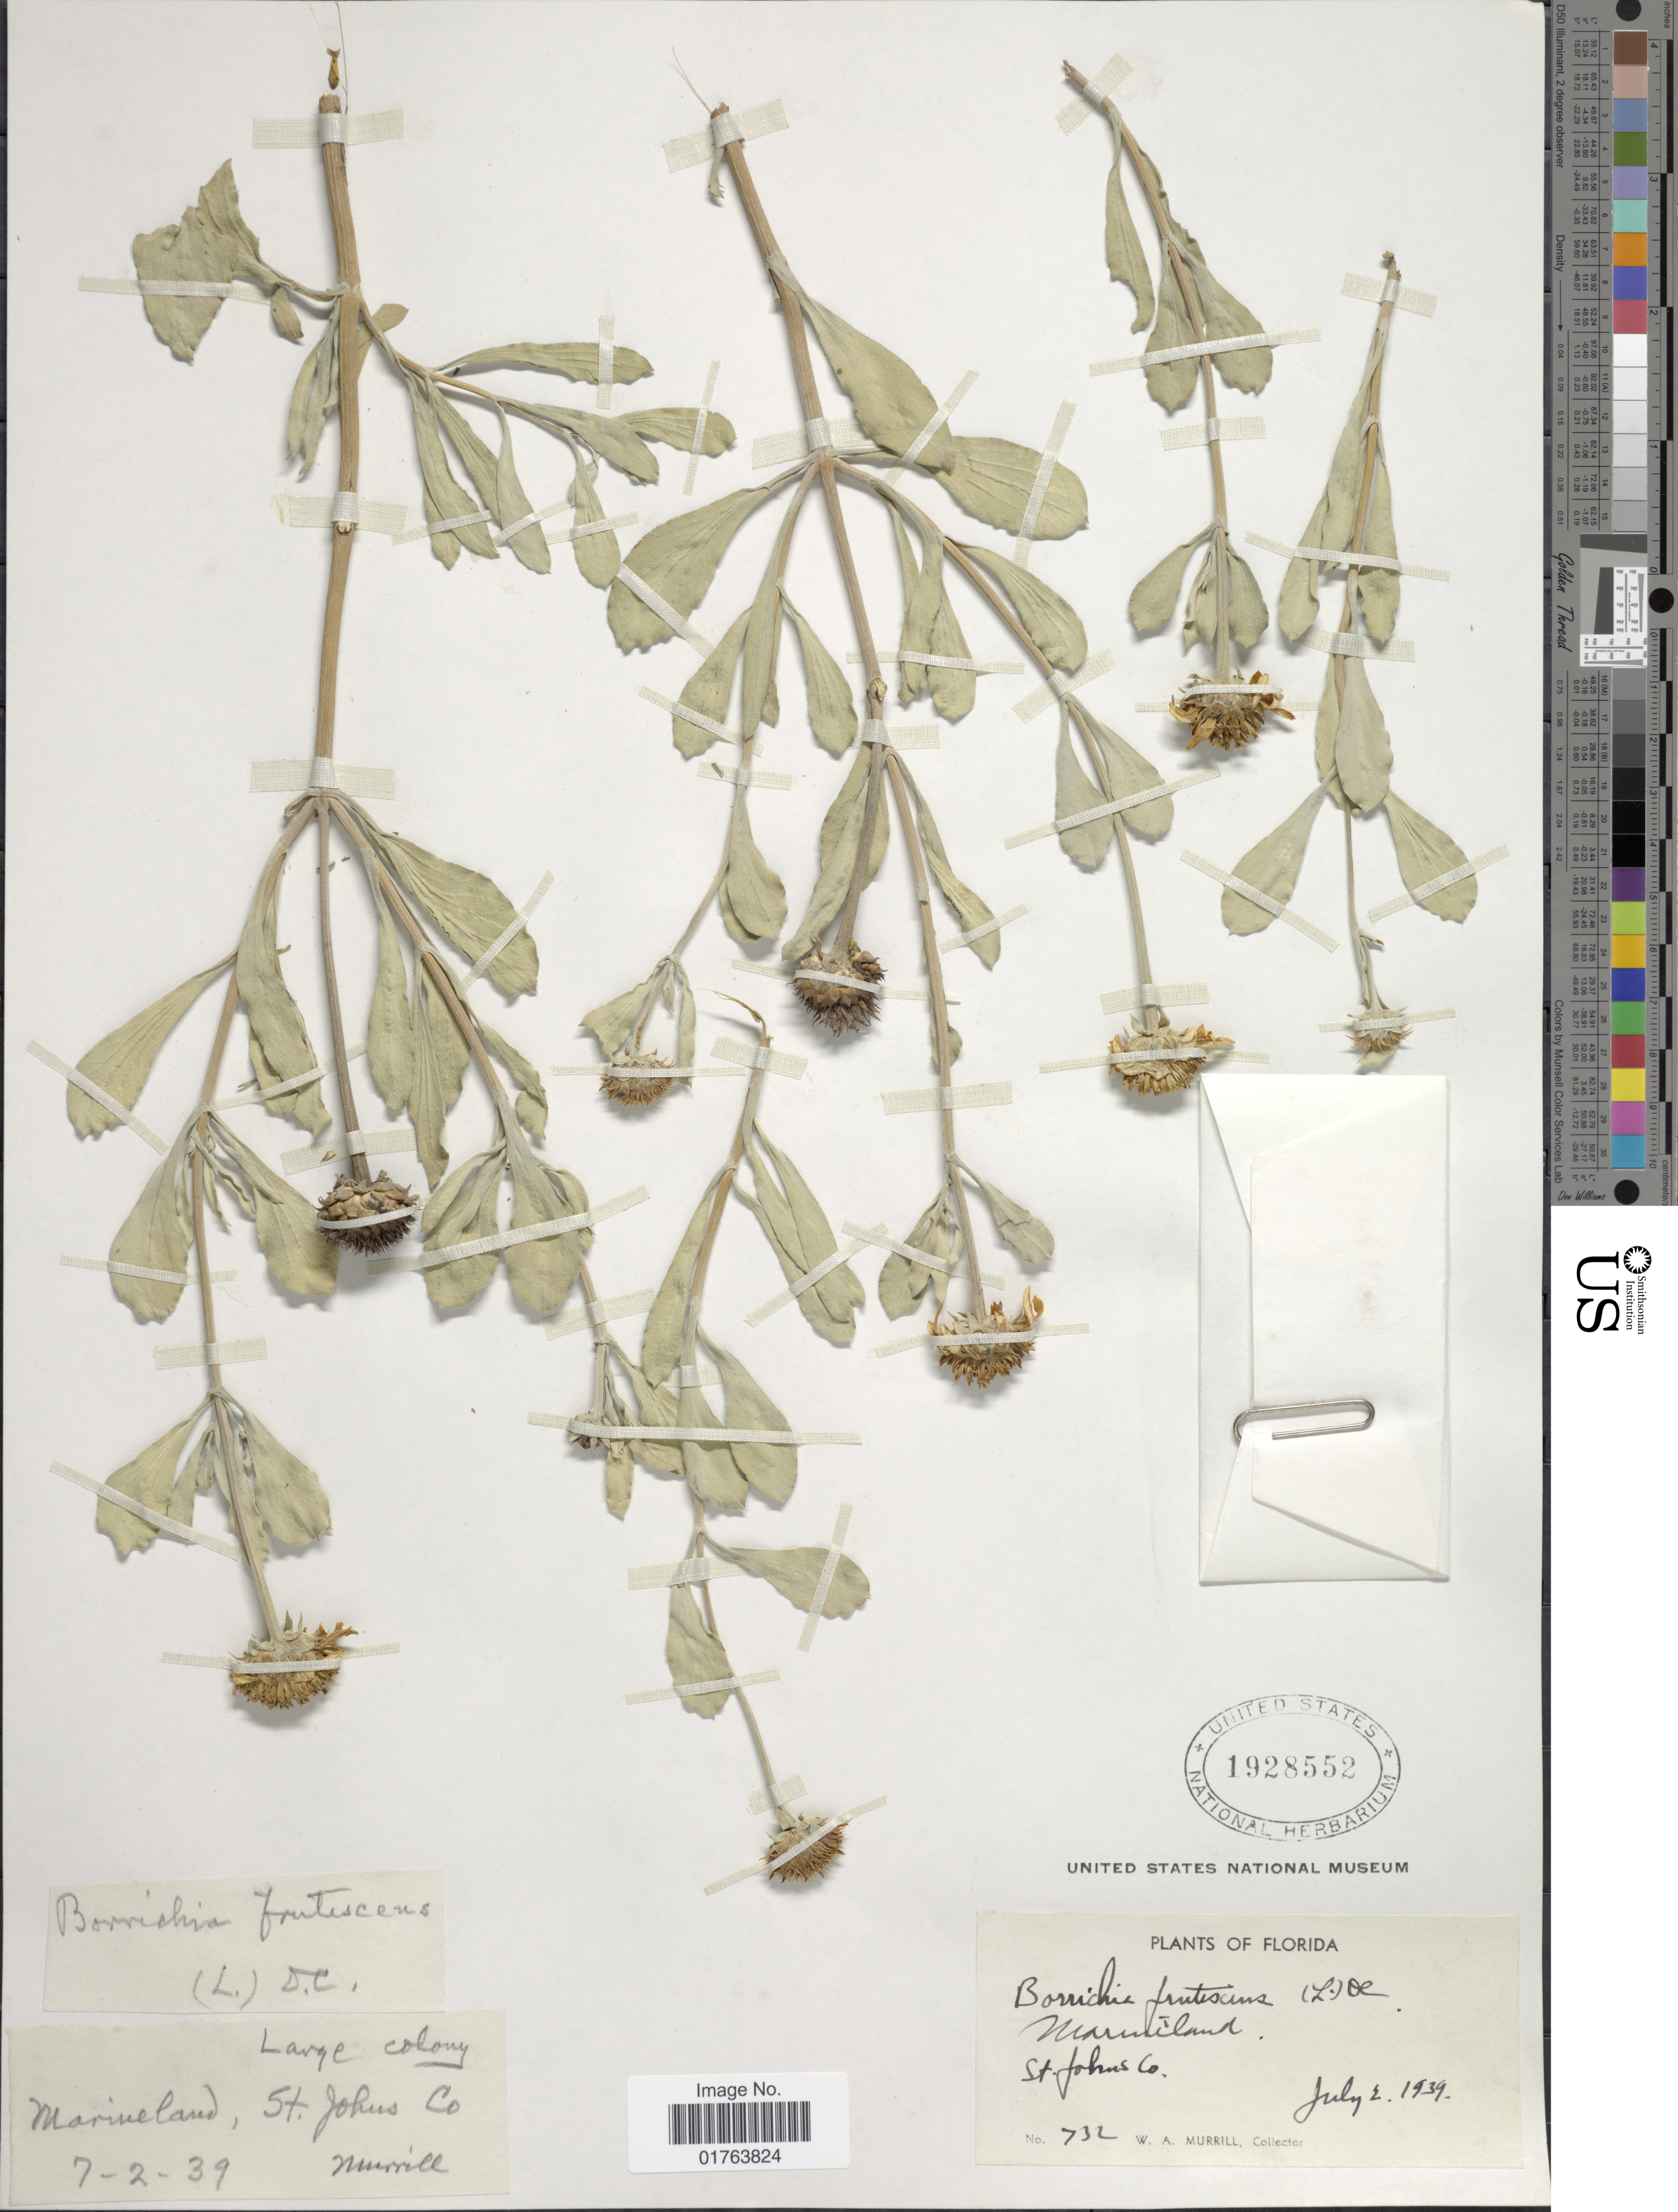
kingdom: Plantae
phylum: Tracheophyta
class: Magnoliopsida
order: Asterales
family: Asteraceae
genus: Borrichia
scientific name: Borrichia frutescens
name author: (L.) DC.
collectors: W. A. Murrill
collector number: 732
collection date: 1939-07-02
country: United States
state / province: Florida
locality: Marmiland, St. Johns Co.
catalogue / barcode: US 1928552